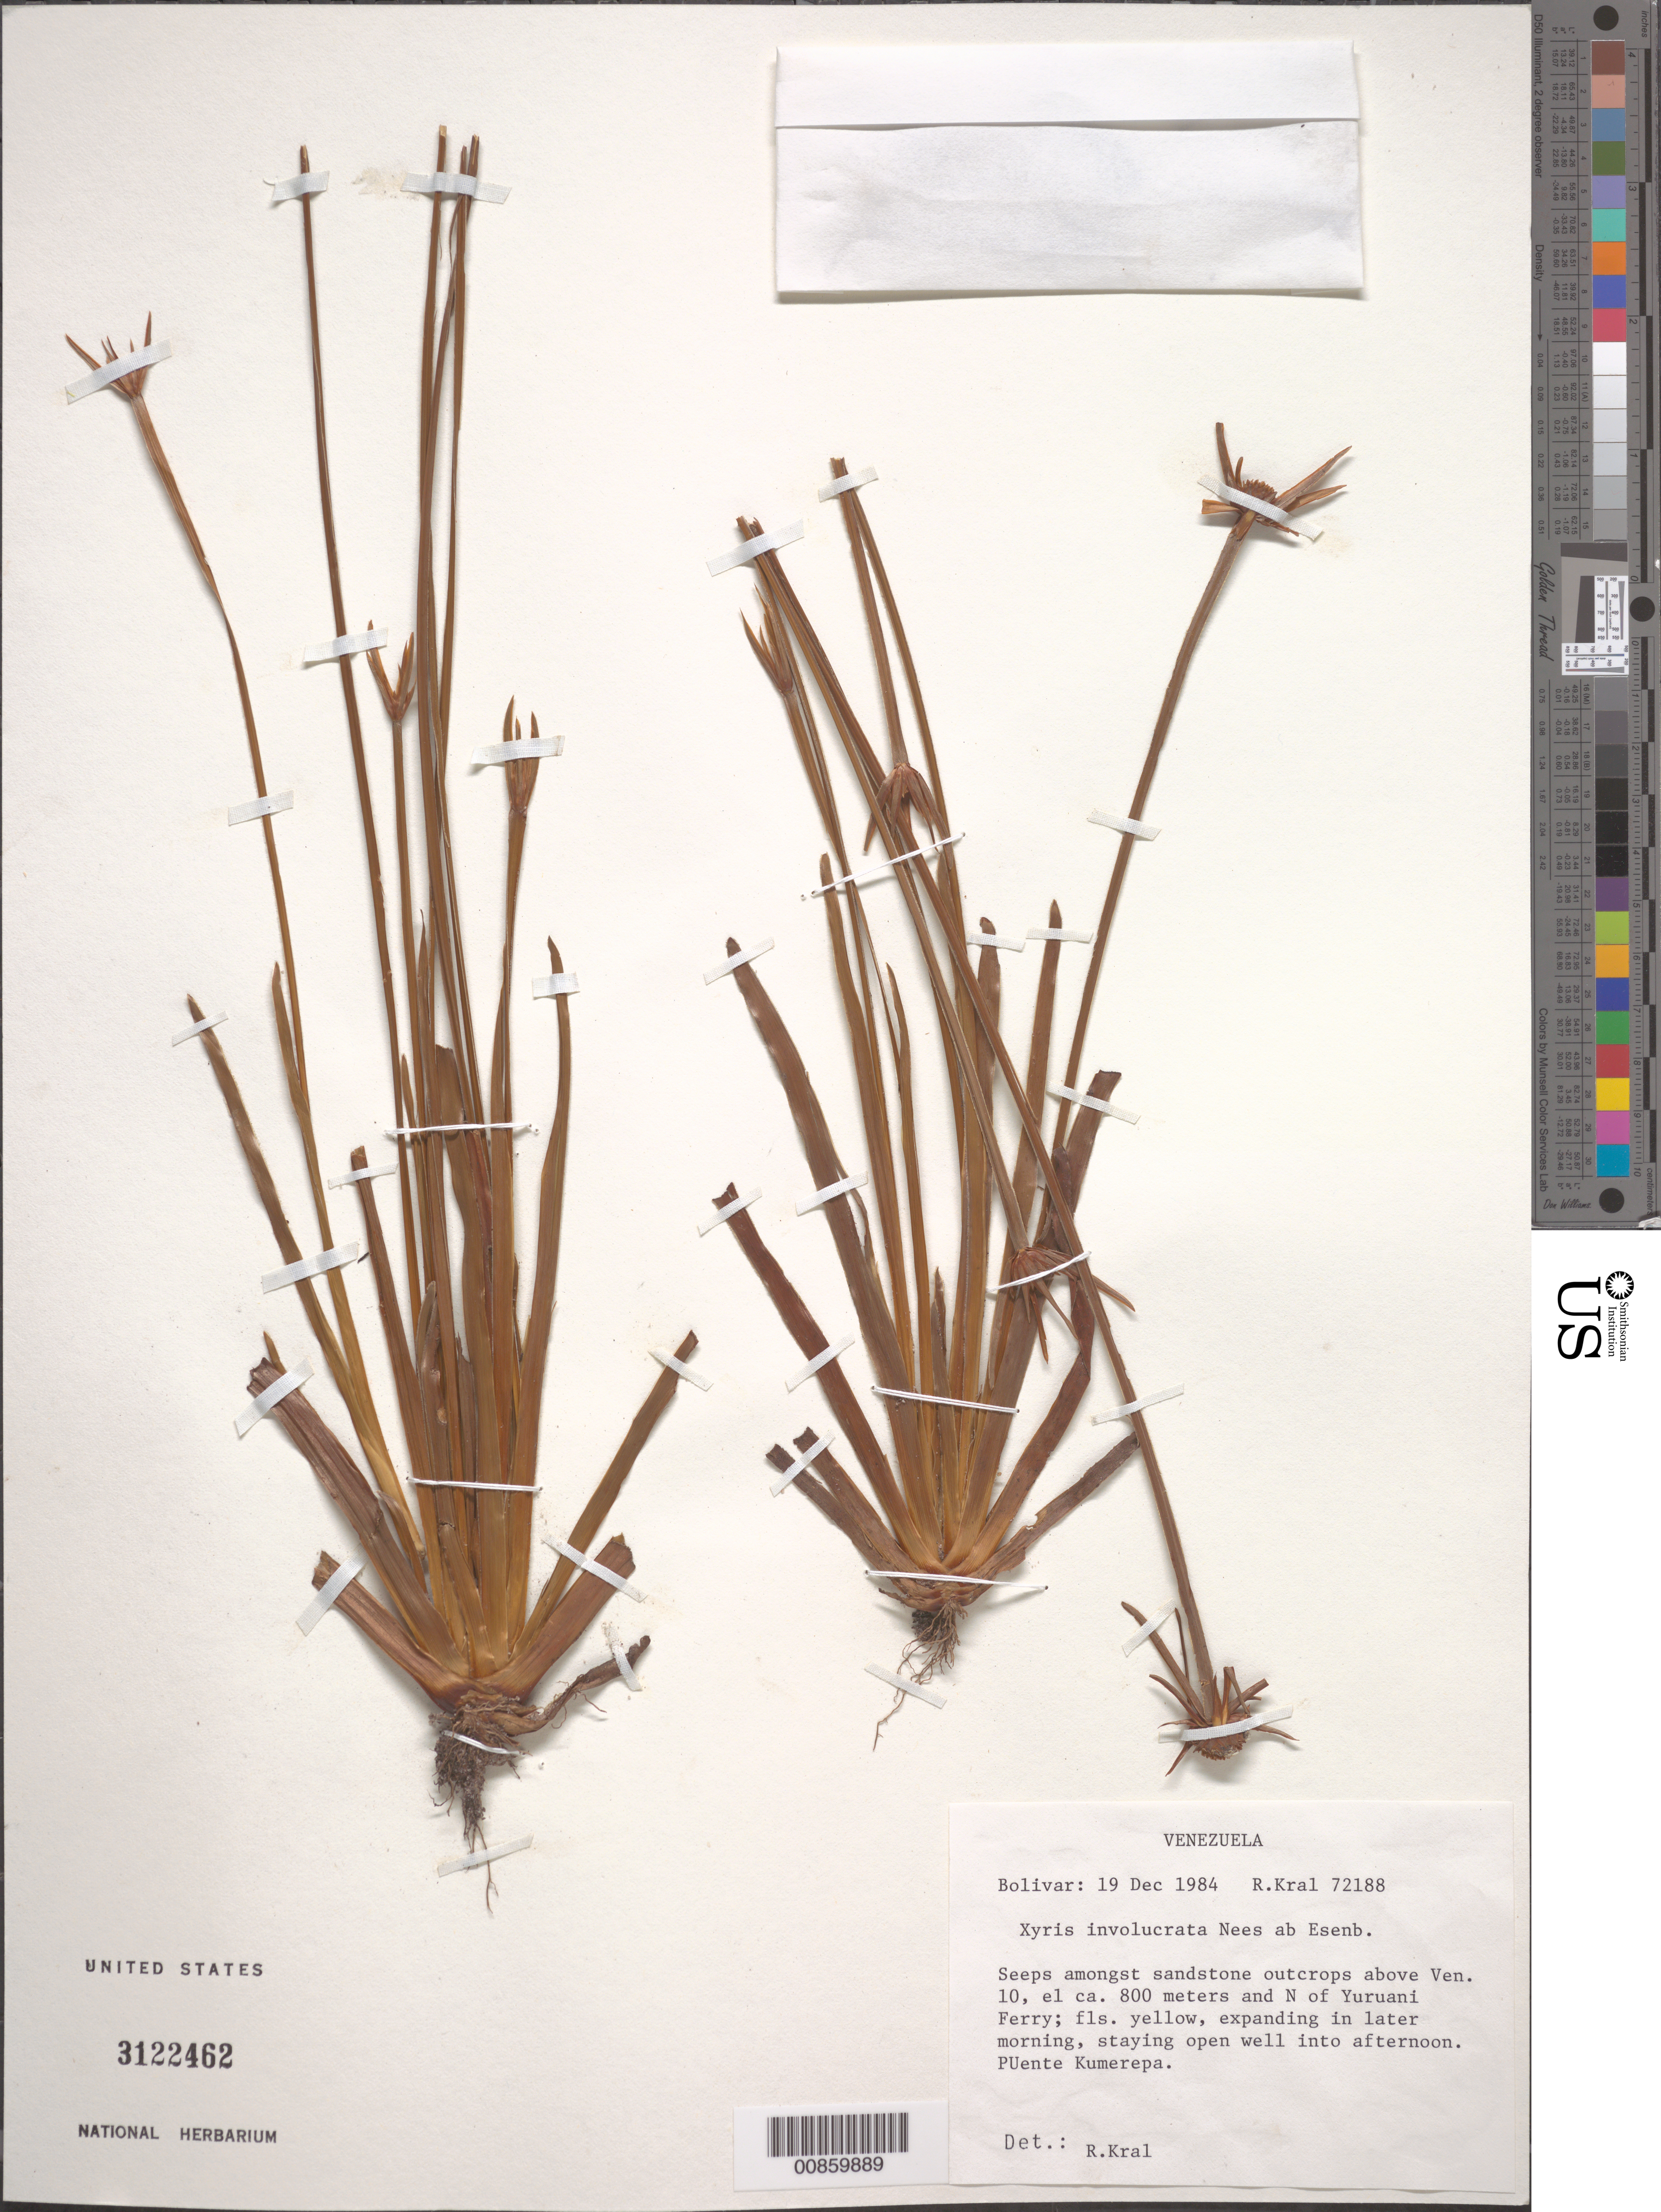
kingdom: Plantae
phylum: Tracheophyta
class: Liliopsida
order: Poales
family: Xyridaceae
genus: Xyris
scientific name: Xyris involucrata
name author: Nees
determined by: Kral, Robert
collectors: R. Kral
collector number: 72188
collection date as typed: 19-Dec-84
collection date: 1984-12-19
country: Venezuela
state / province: Bolívar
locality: Ven. 10, N of Río Yuruani ferry; Puente Kumerepa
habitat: Seeps amongst sandstone outcrops.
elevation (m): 800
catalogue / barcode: US 3122462